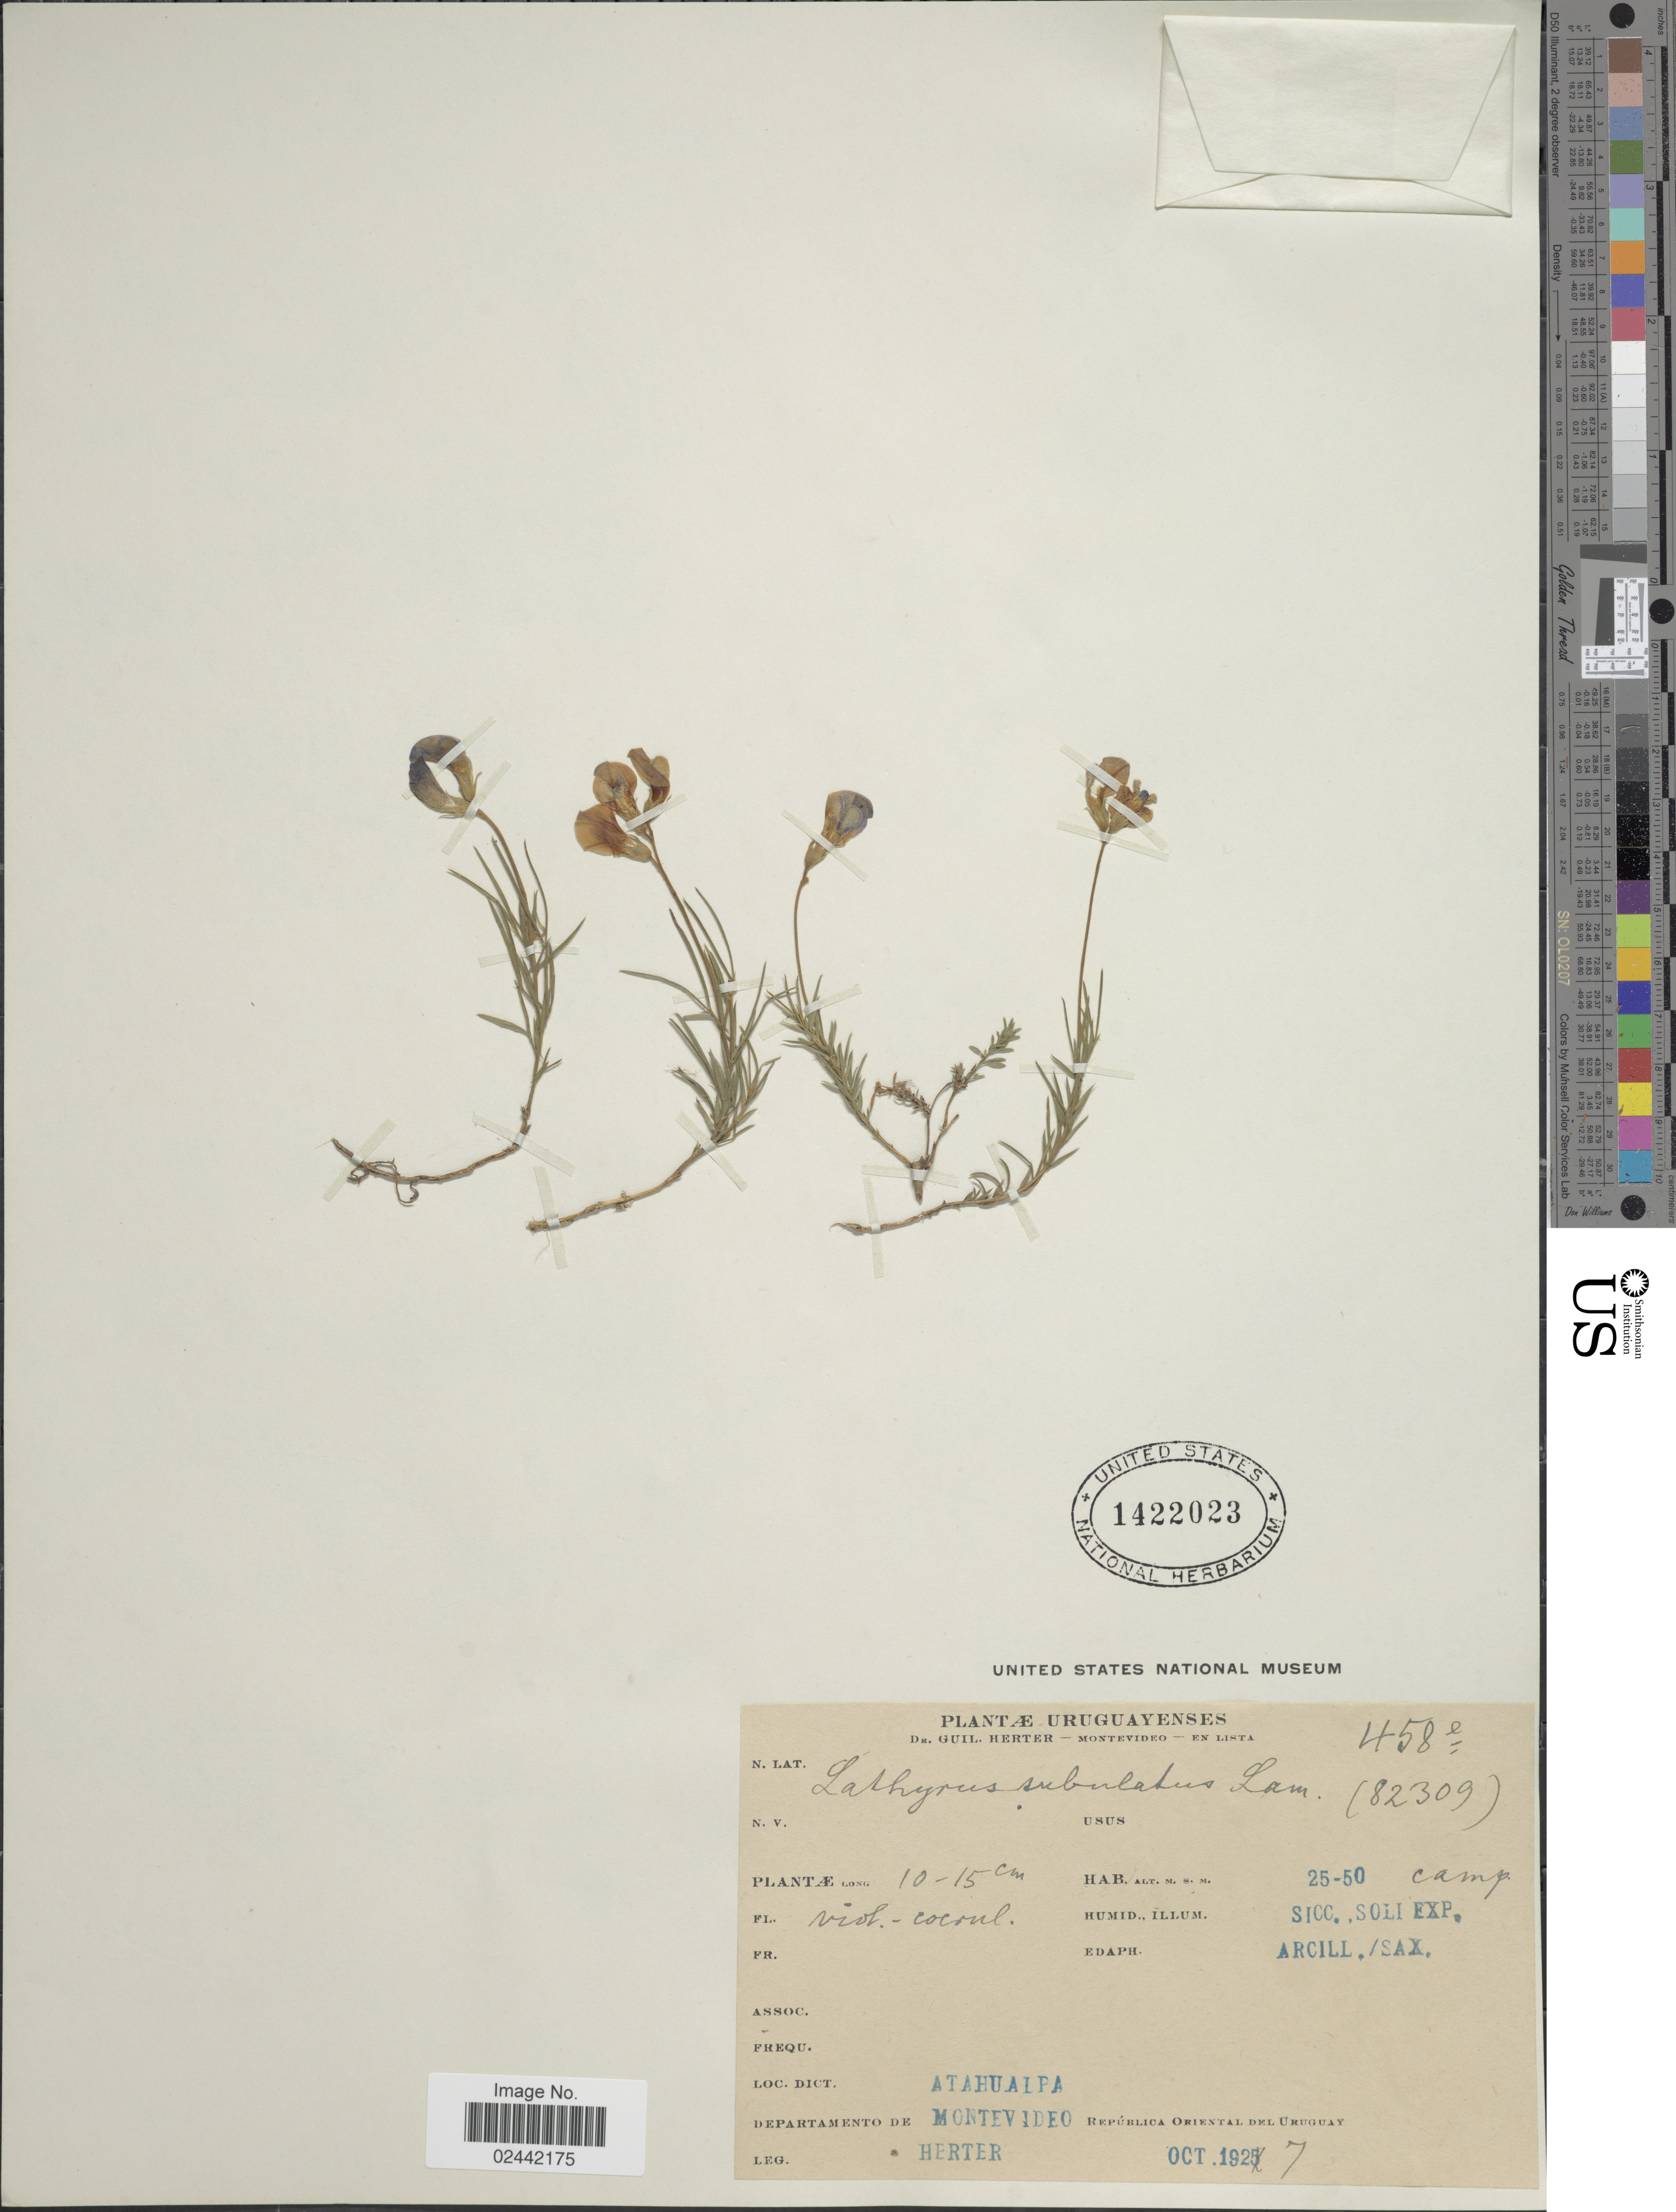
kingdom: Plantae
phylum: Tracheophyta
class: Magnoliopsida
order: Fabales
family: Fabaceae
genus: Lathyrus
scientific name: Lathyrus subulatus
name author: Lam.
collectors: G. Herter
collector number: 458e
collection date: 1927-10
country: Uruguay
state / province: Montevideo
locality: Atahualpa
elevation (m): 25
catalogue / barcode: US 1422023